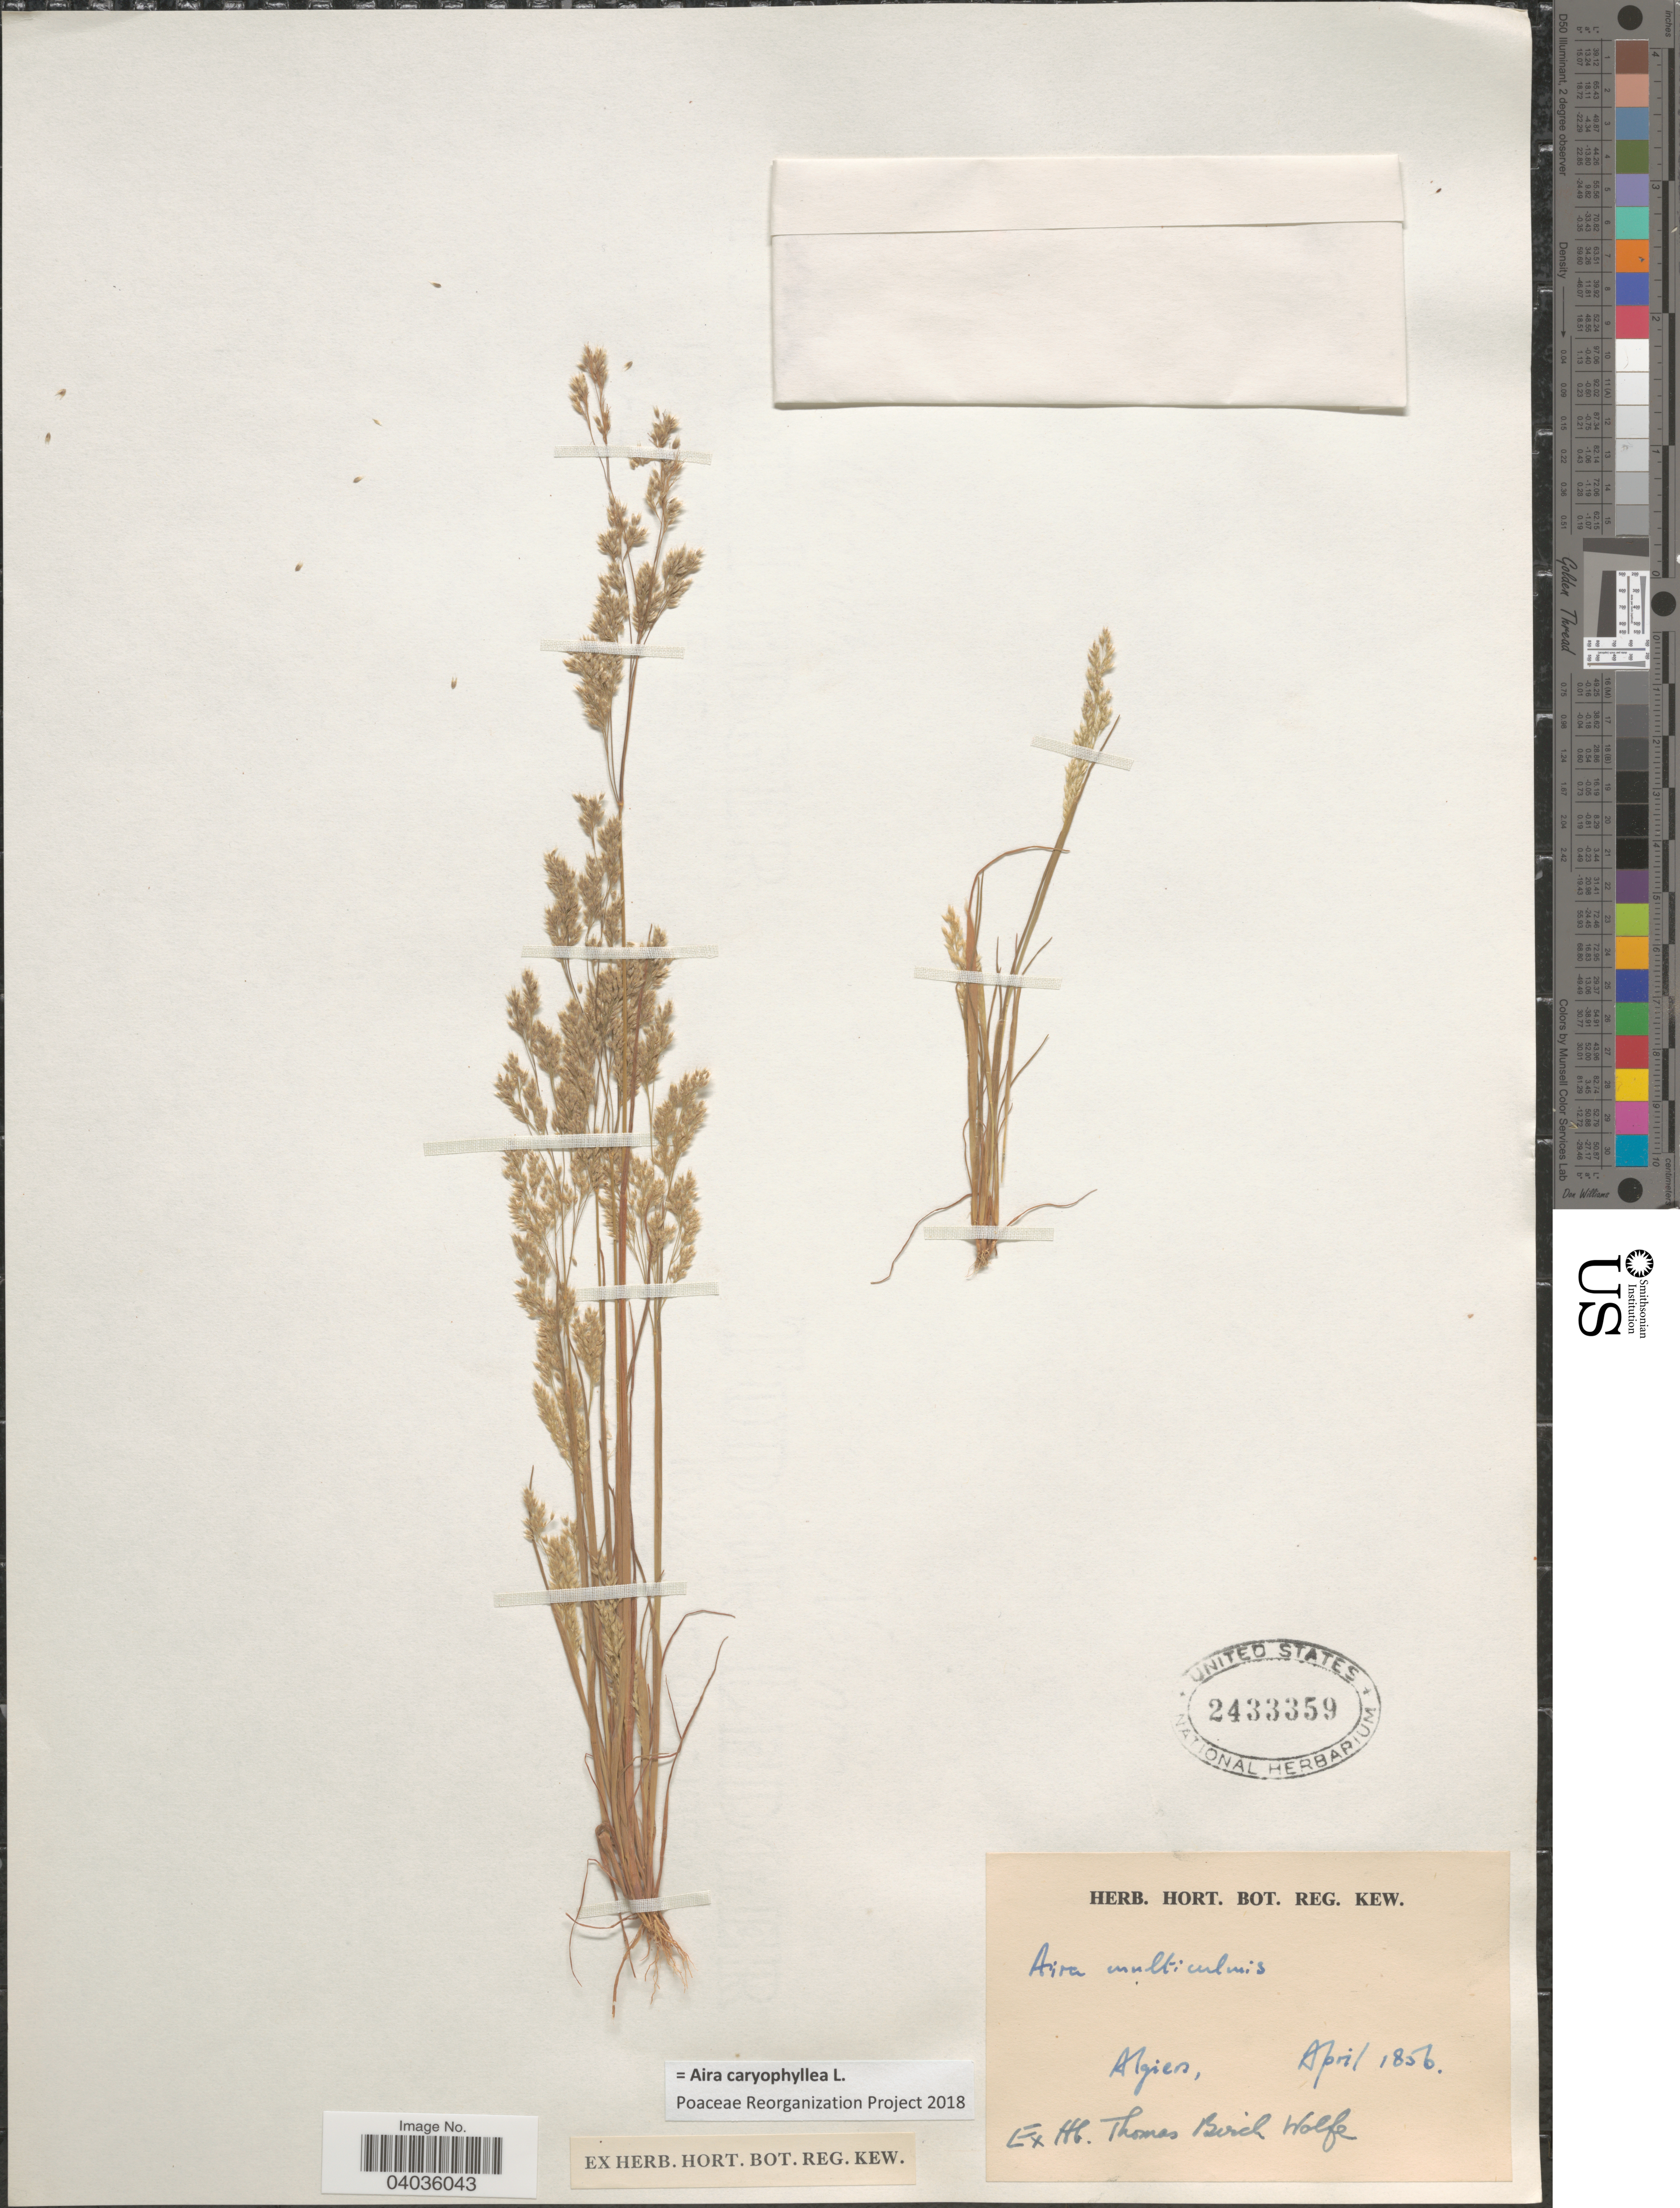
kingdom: Plantae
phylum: Tracheophyta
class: Liliopsida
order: Poales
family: Poaceae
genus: Aira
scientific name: Aira caryophyllea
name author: L.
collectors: Ex herb. Thomas Birch Wolfe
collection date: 1856-04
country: Algeria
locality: Algiers.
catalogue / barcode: US 2433359